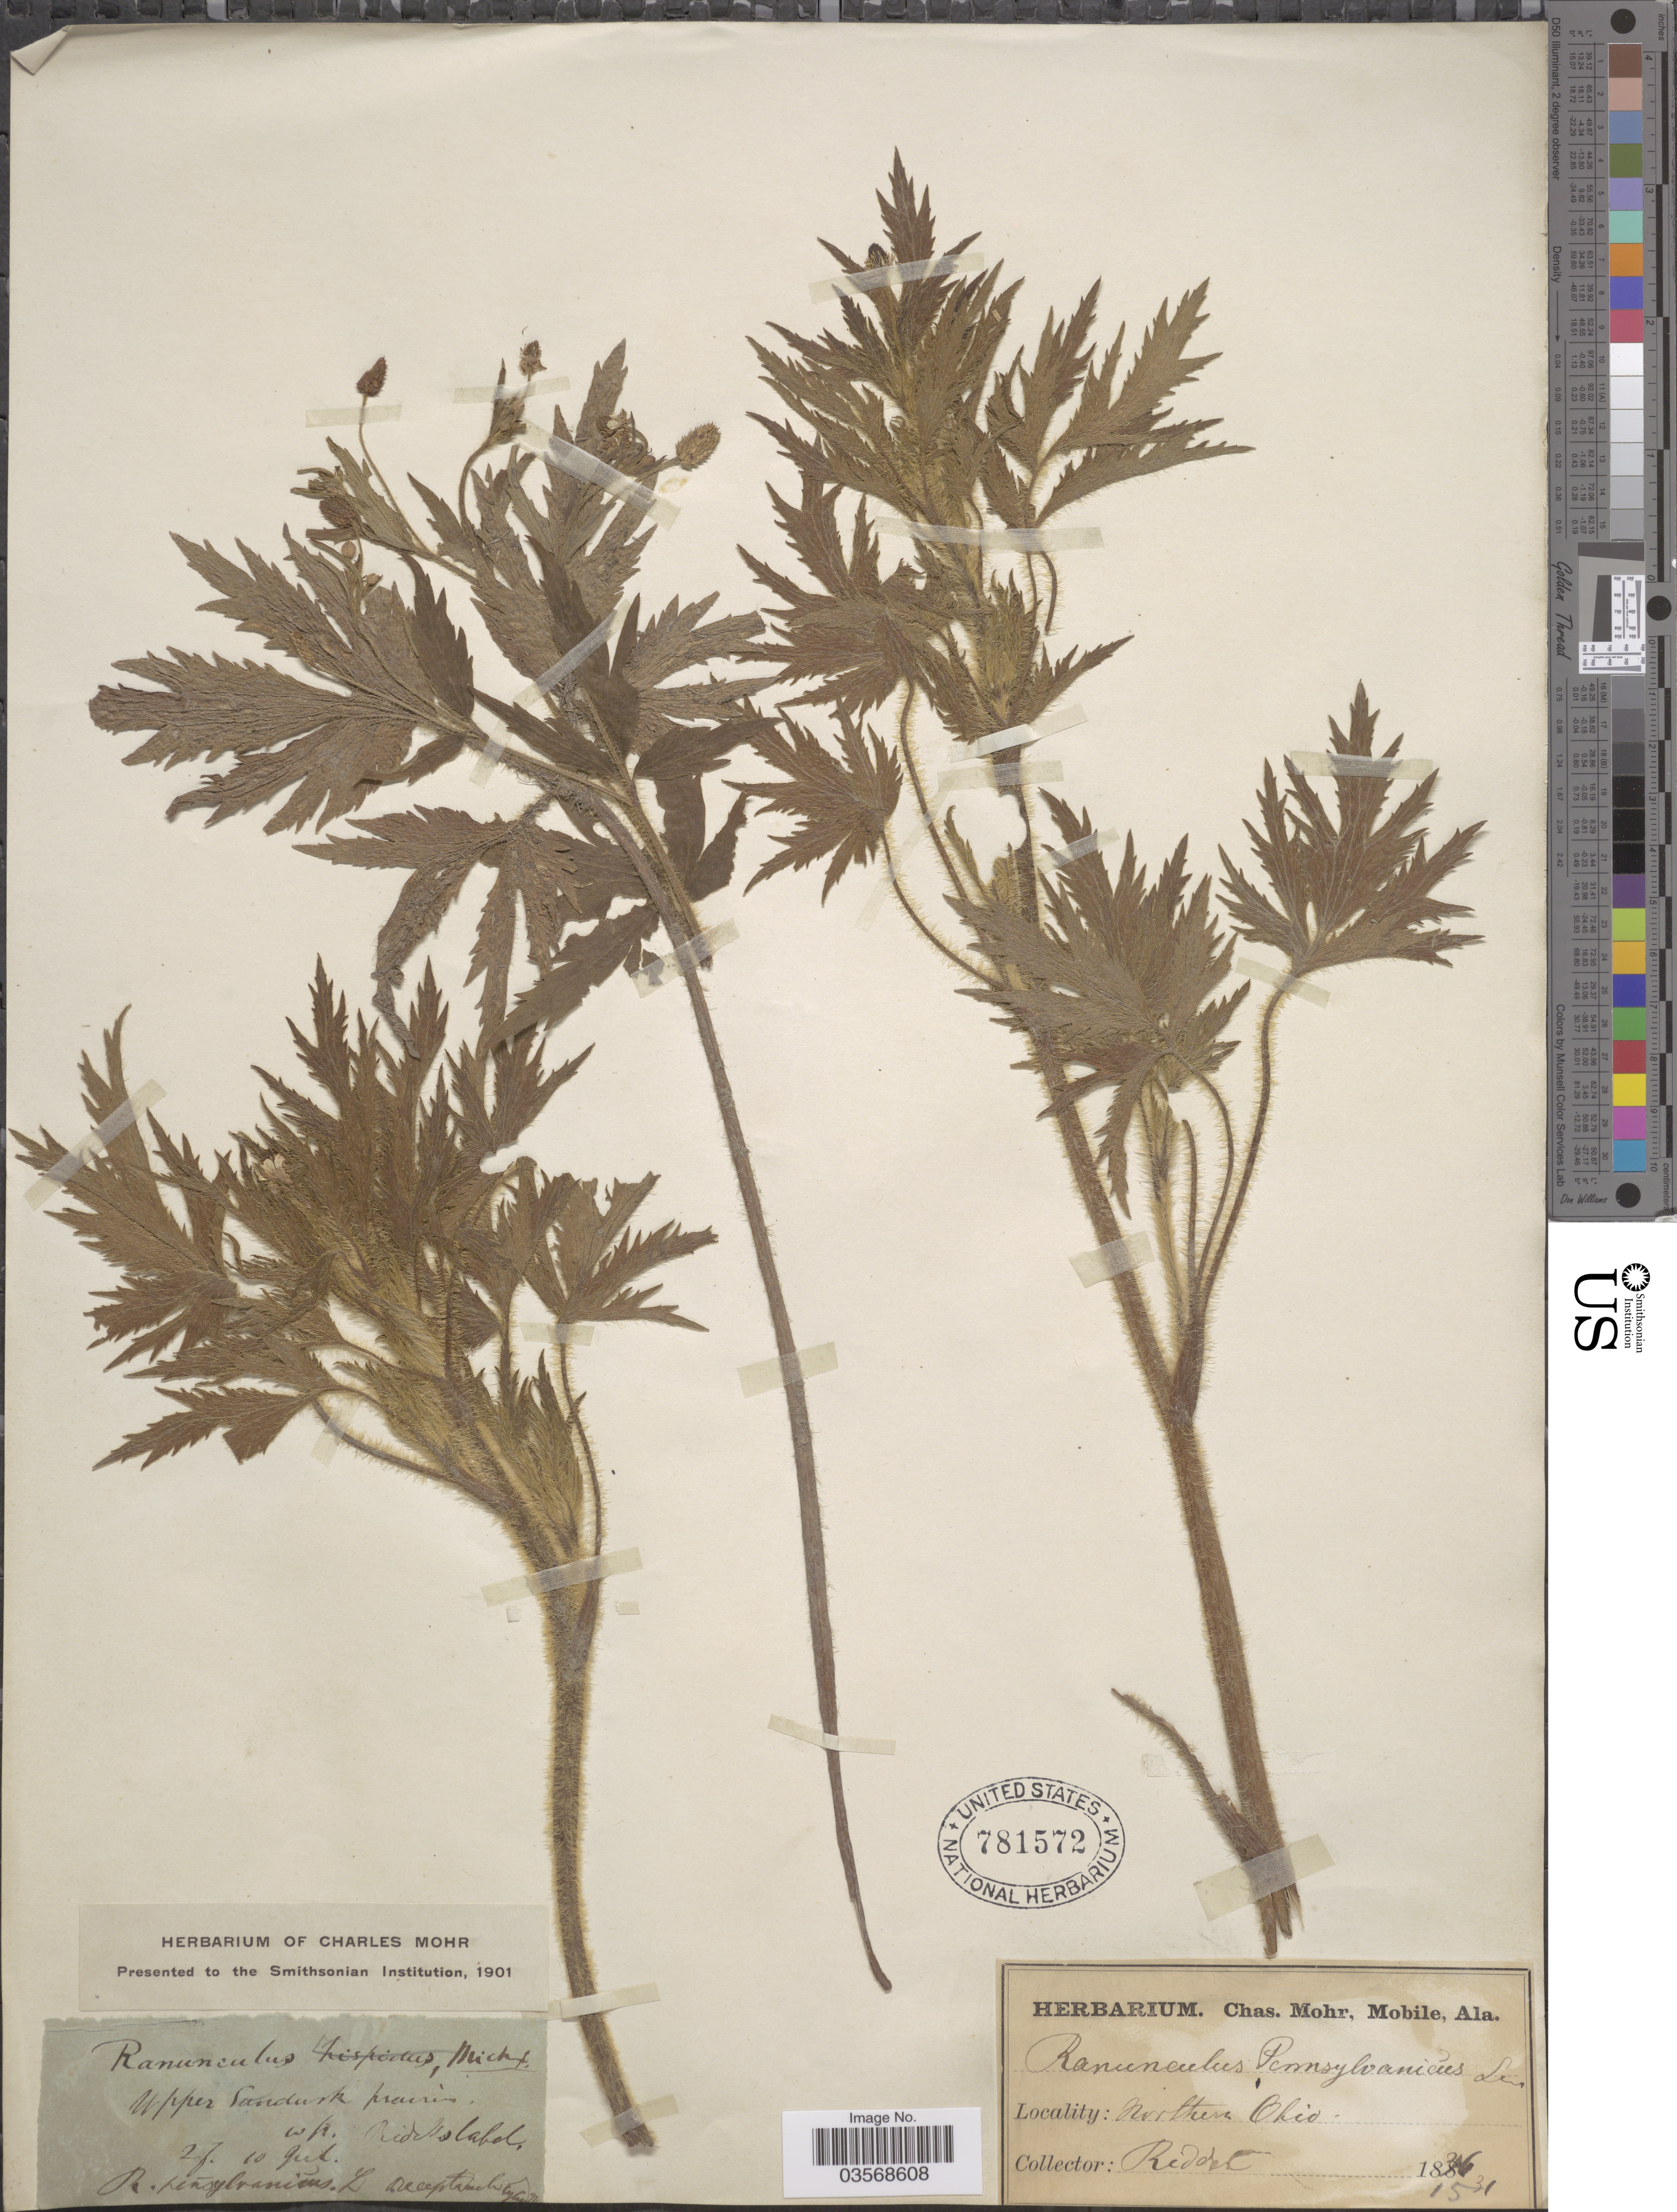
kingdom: Plantae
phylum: Tracheophyta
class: Magnoliopsida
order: Ranunculales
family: Ranunculaceae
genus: Ranunculus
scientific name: Ranunculus pensylvanicus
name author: L. f.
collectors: Riddel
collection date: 1815-07-10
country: United States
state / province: Ohio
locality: Upper Sandusk prairies. Northern Ohio.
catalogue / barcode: US 781572